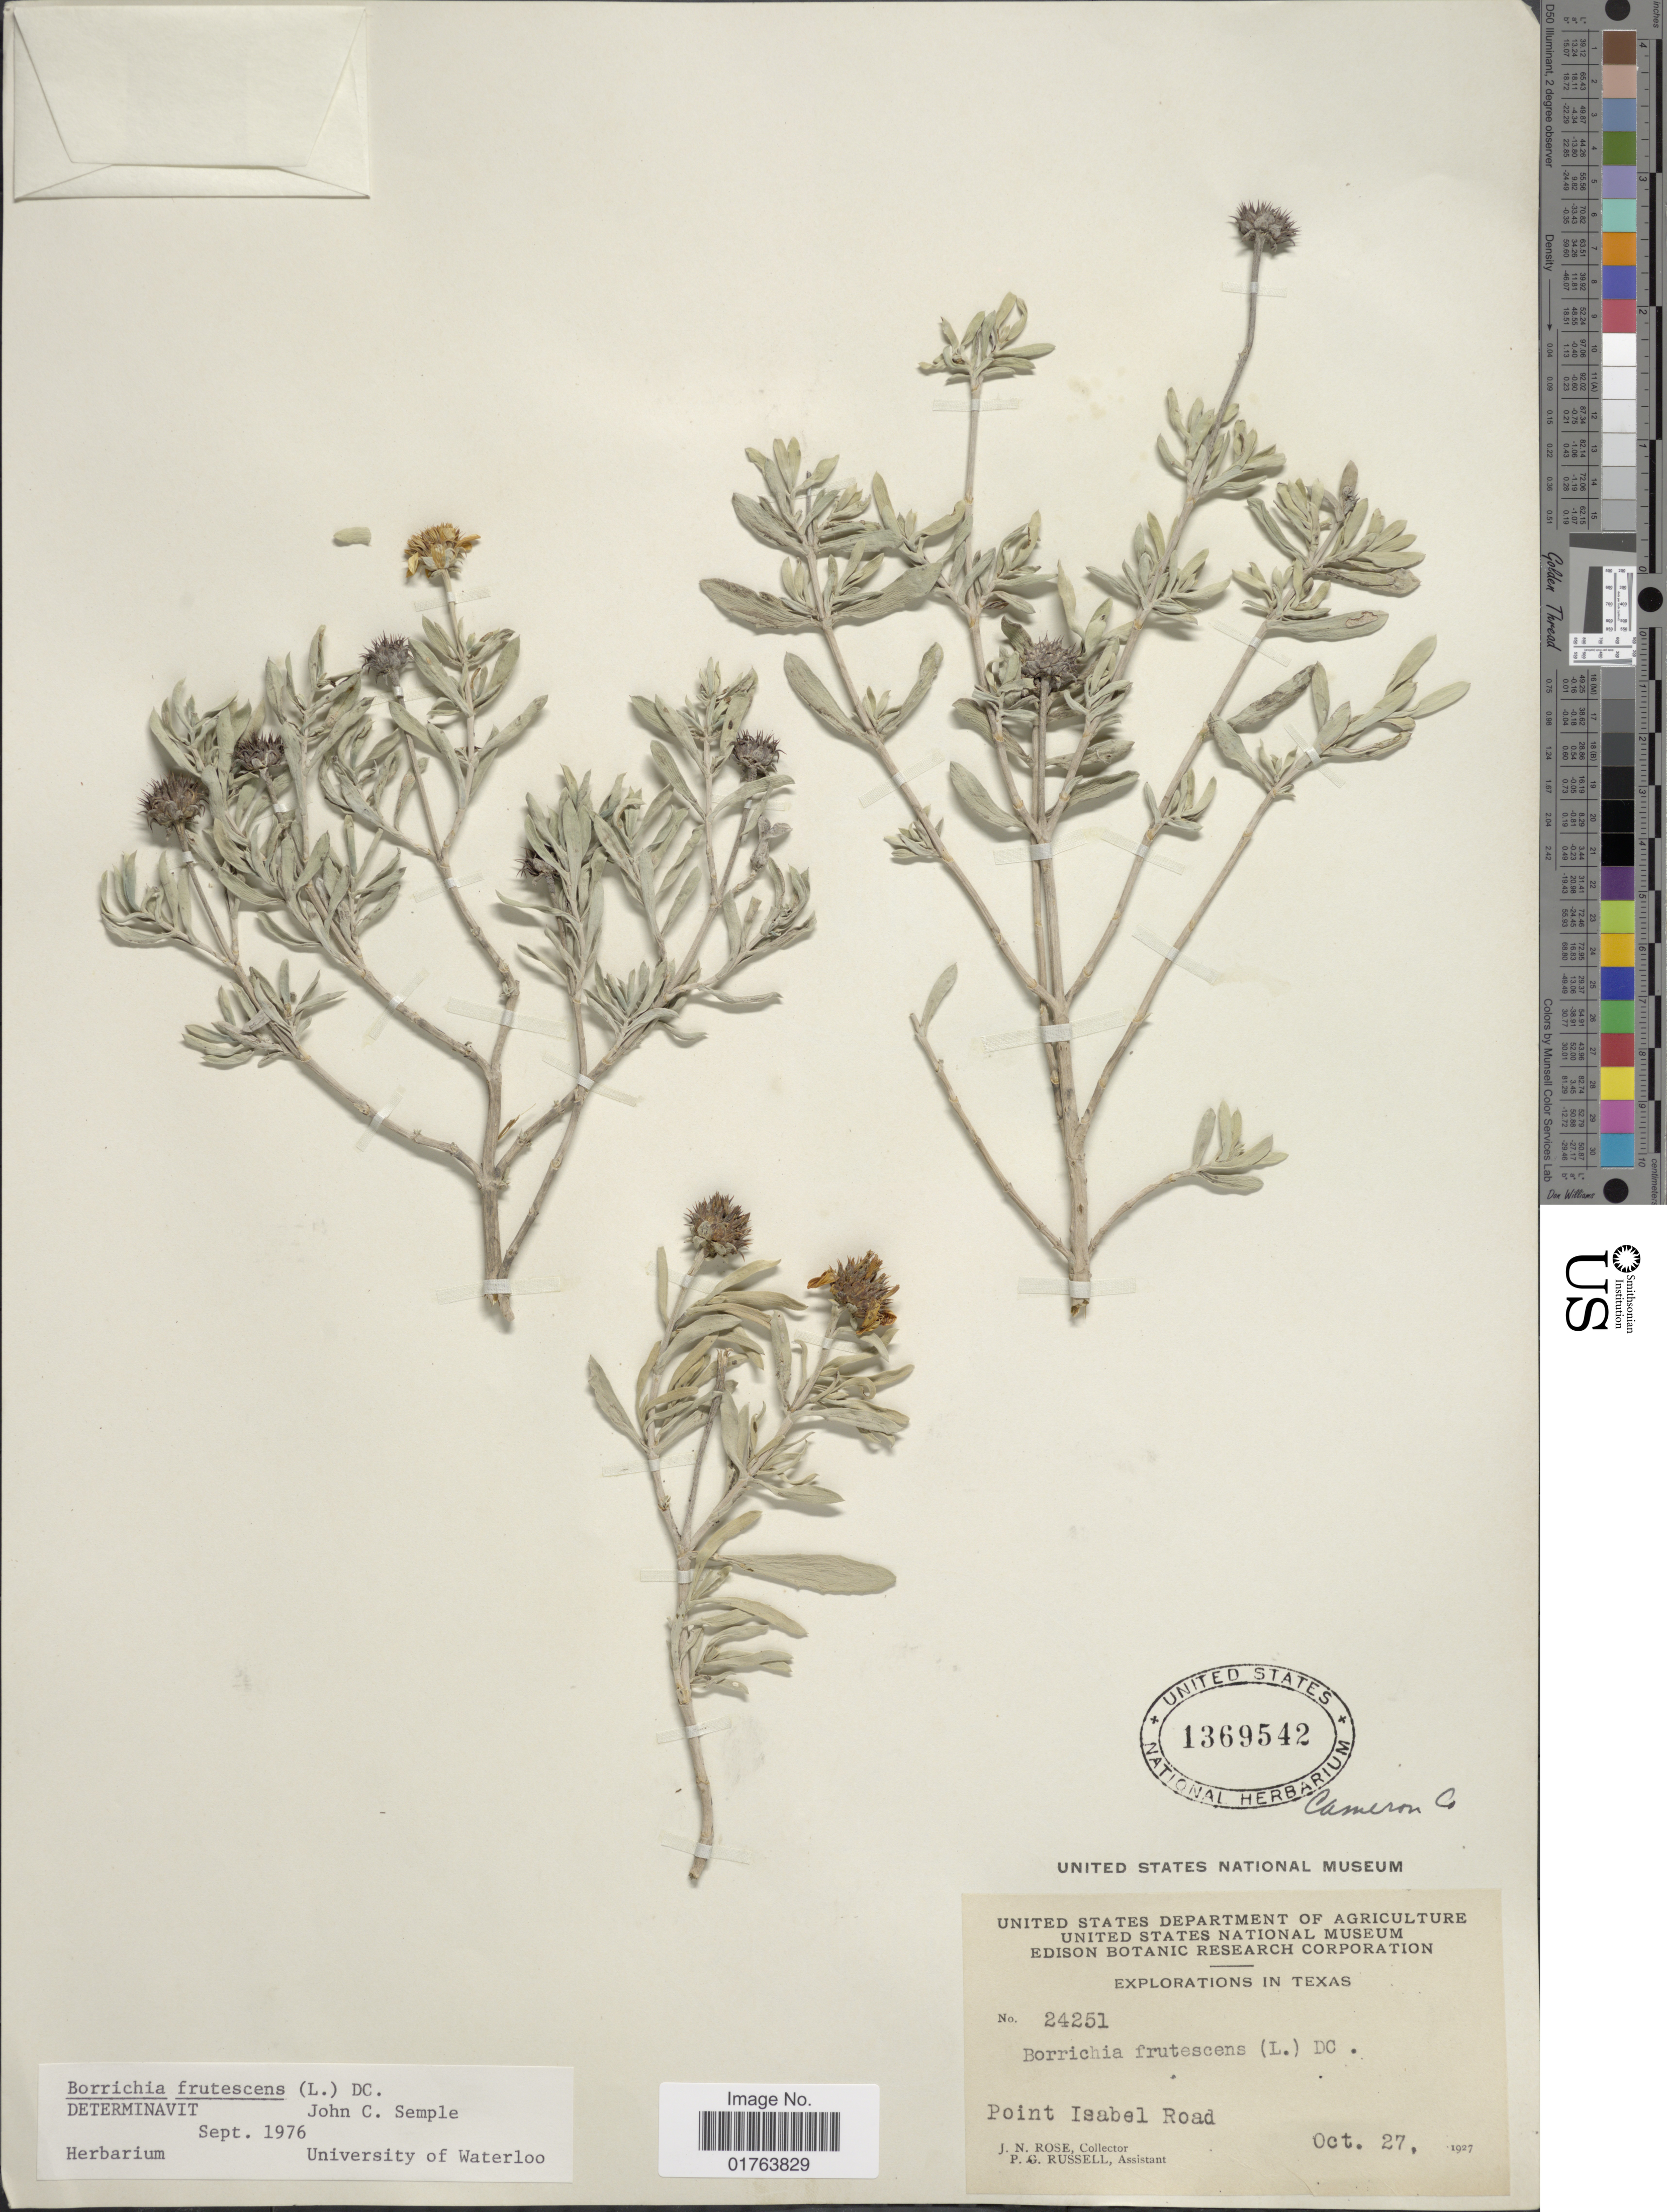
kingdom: Plantae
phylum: Tracheophyta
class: Magnoliopsida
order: Asterales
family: Asteraceae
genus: Borrichia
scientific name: Borrichia frutescens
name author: (L.) DC.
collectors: J. N. Rose & P. G. Russell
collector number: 24251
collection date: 1927-10-27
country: United States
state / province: Texas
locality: Point Isabel Road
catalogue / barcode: US 1369542